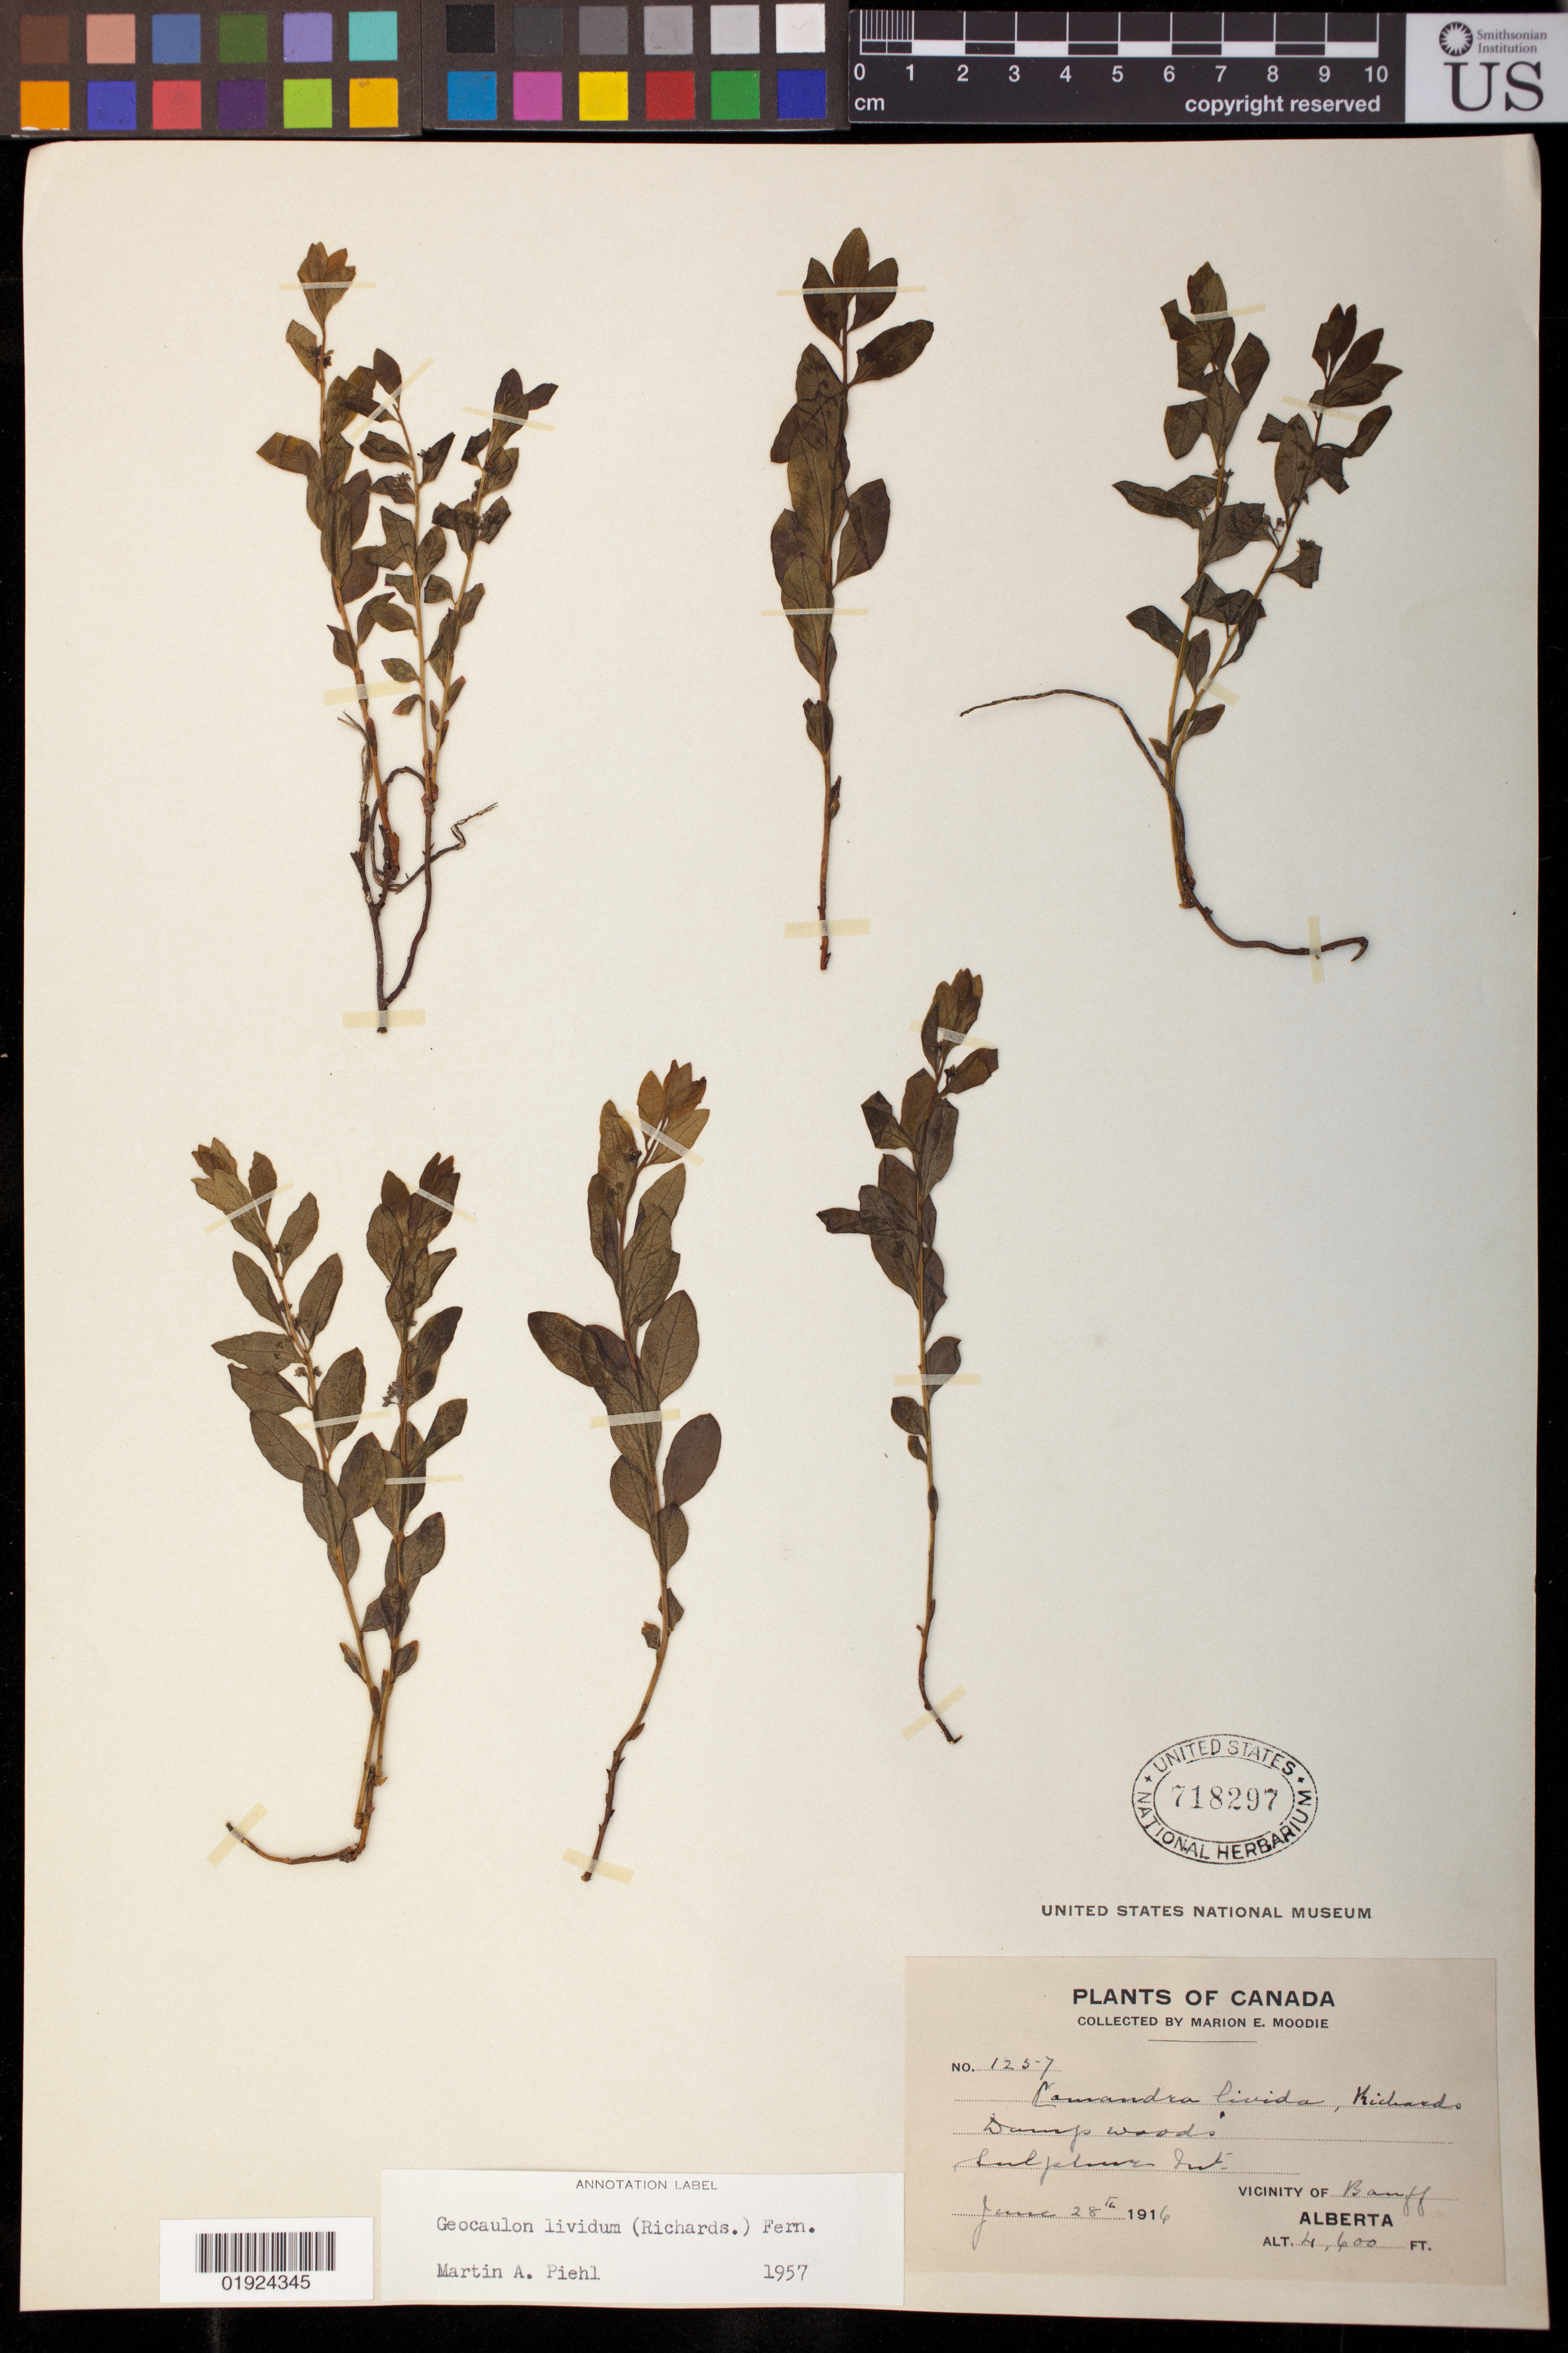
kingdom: Plantae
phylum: Tracheophyta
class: Magnoliopsida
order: Santalales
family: Comandraceae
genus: Geocaulon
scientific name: Geocaulon lividum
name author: (Richardson) Fernald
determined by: Piehl, M. A.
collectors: M. E. Moodie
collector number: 1257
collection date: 1916-06-28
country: Canada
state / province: Alberta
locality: Vicinity of Banff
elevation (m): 1402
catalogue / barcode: US 718297